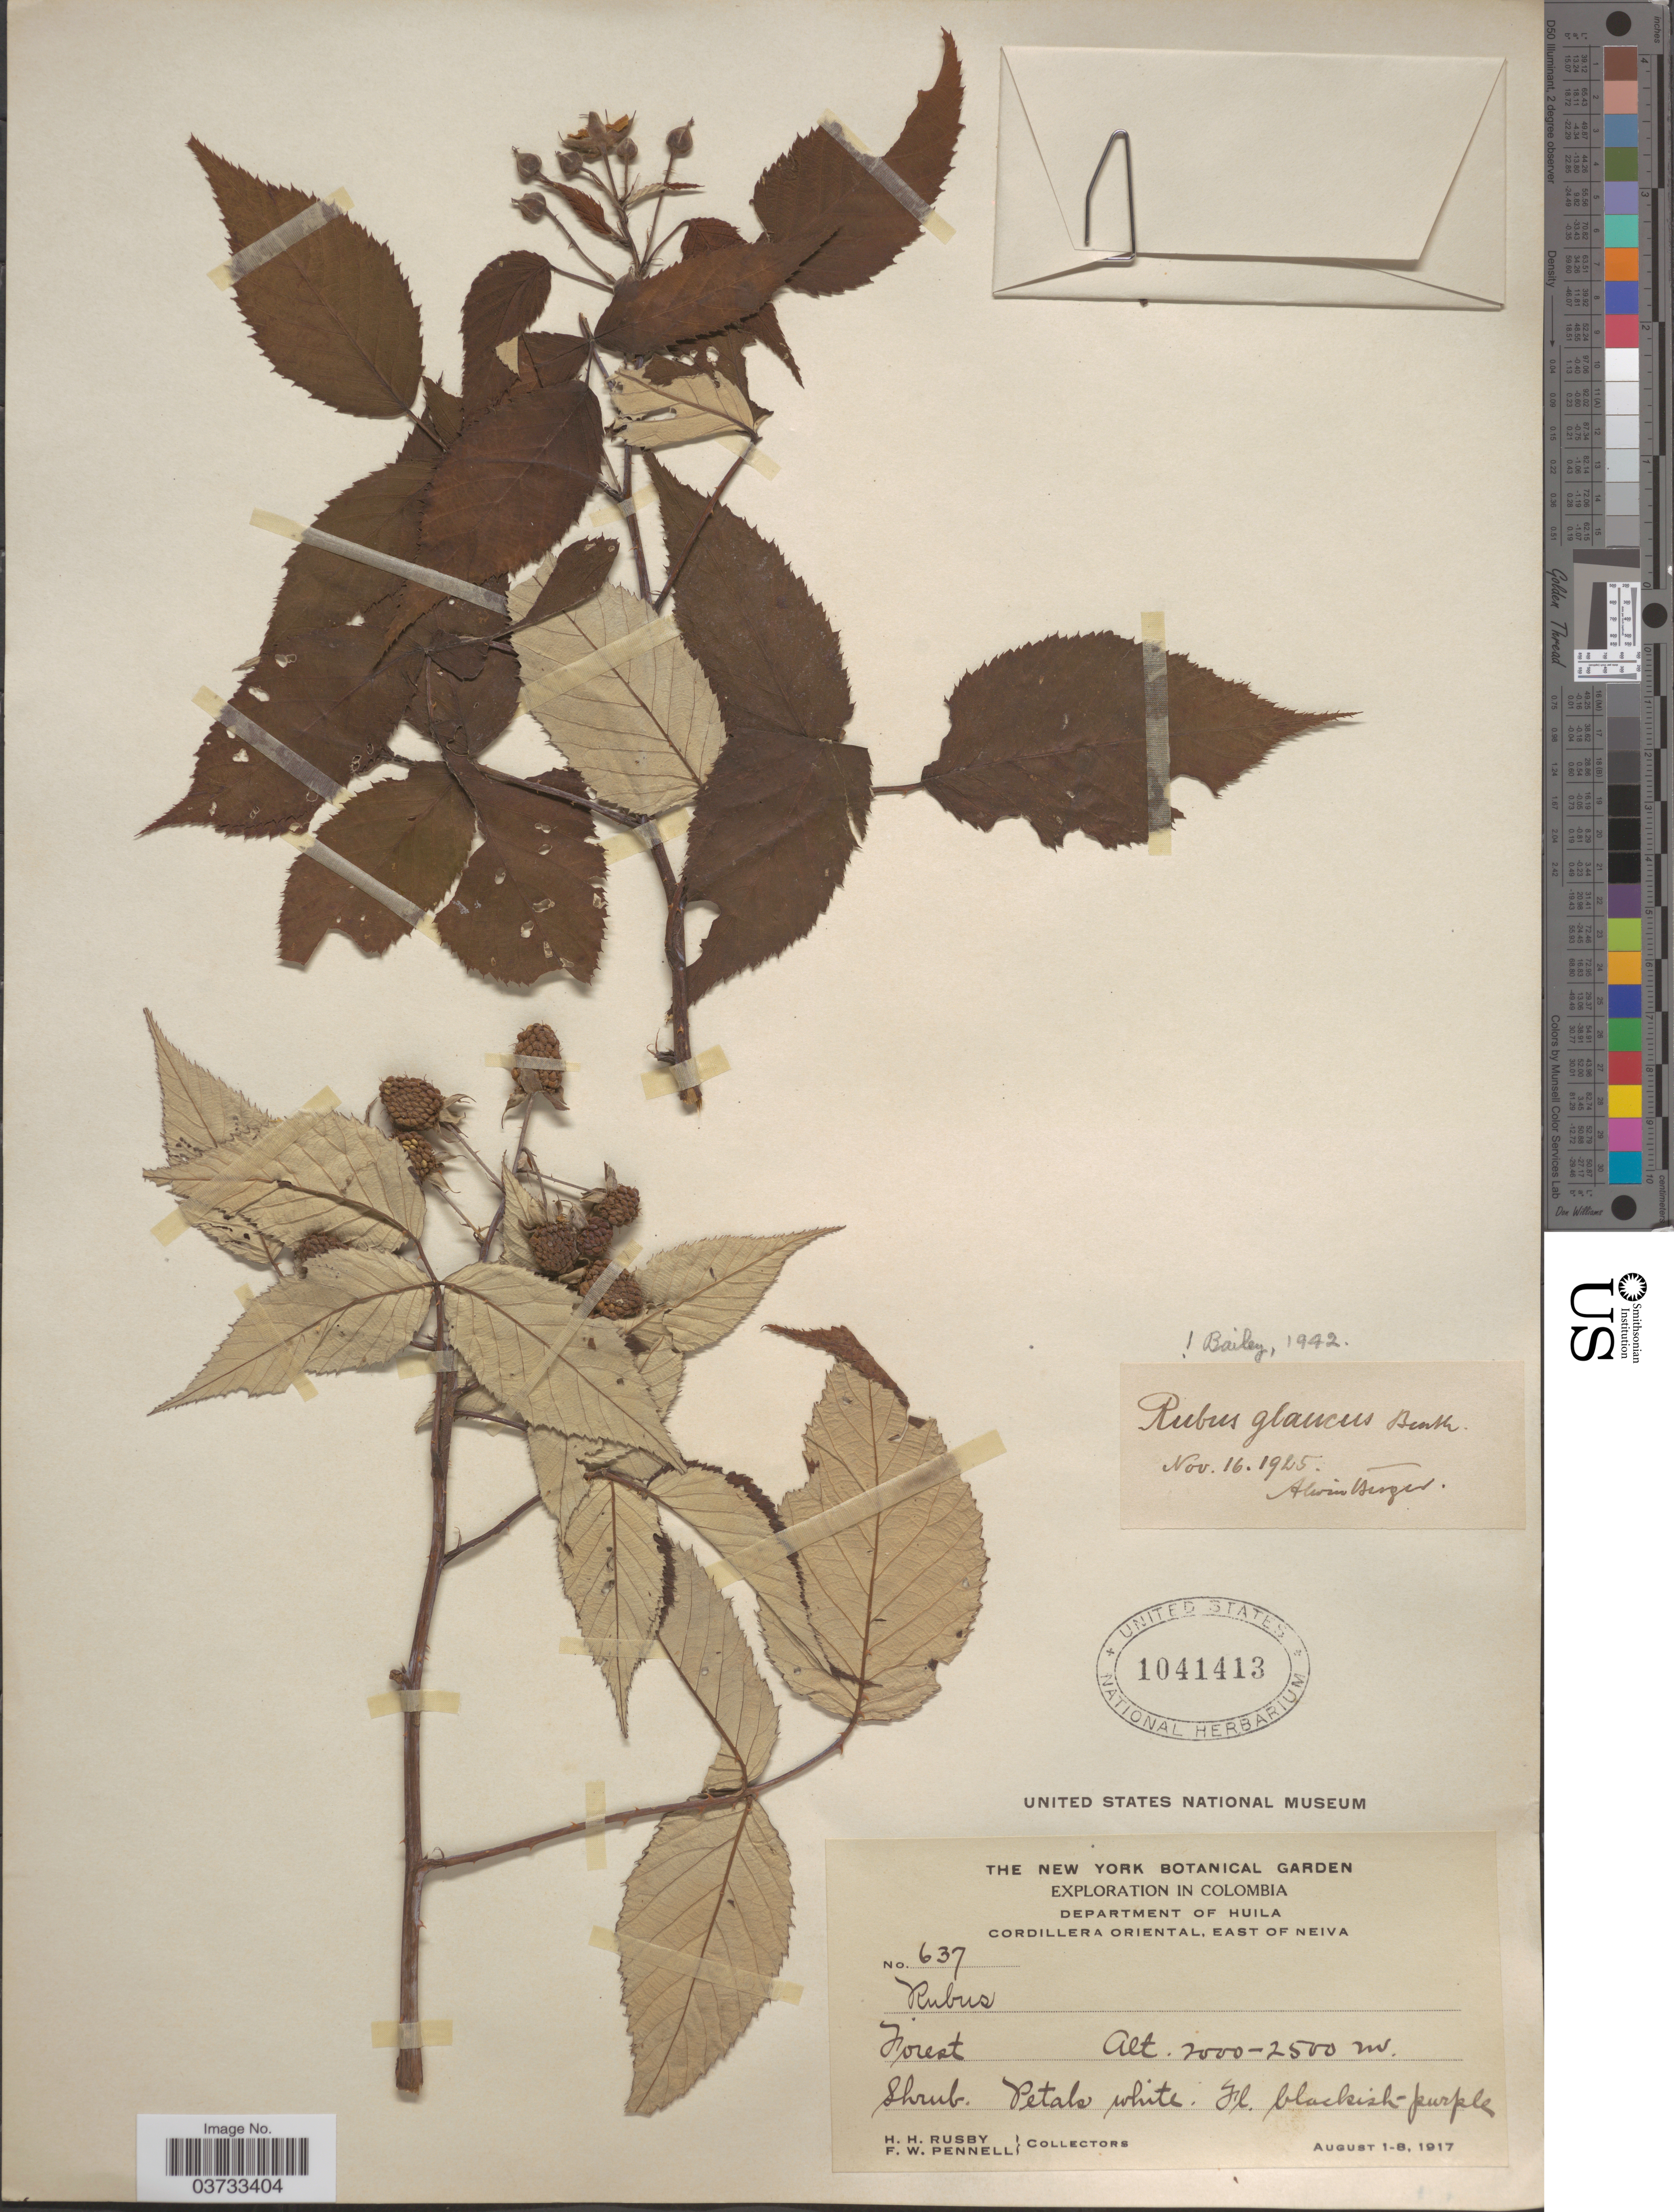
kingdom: Plantae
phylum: Tracheophyta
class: Magnoliopsida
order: Rosales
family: Rosaceae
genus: Rubus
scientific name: Rubus glaucus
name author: Benth.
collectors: H. H. Rusby & F. W. Pennell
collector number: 637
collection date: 1917-08-01/1917-08-08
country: Colombia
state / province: Huila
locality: Department of Huila. Cordillera Oriental, East of Neiva.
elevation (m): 2000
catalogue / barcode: US 1041413